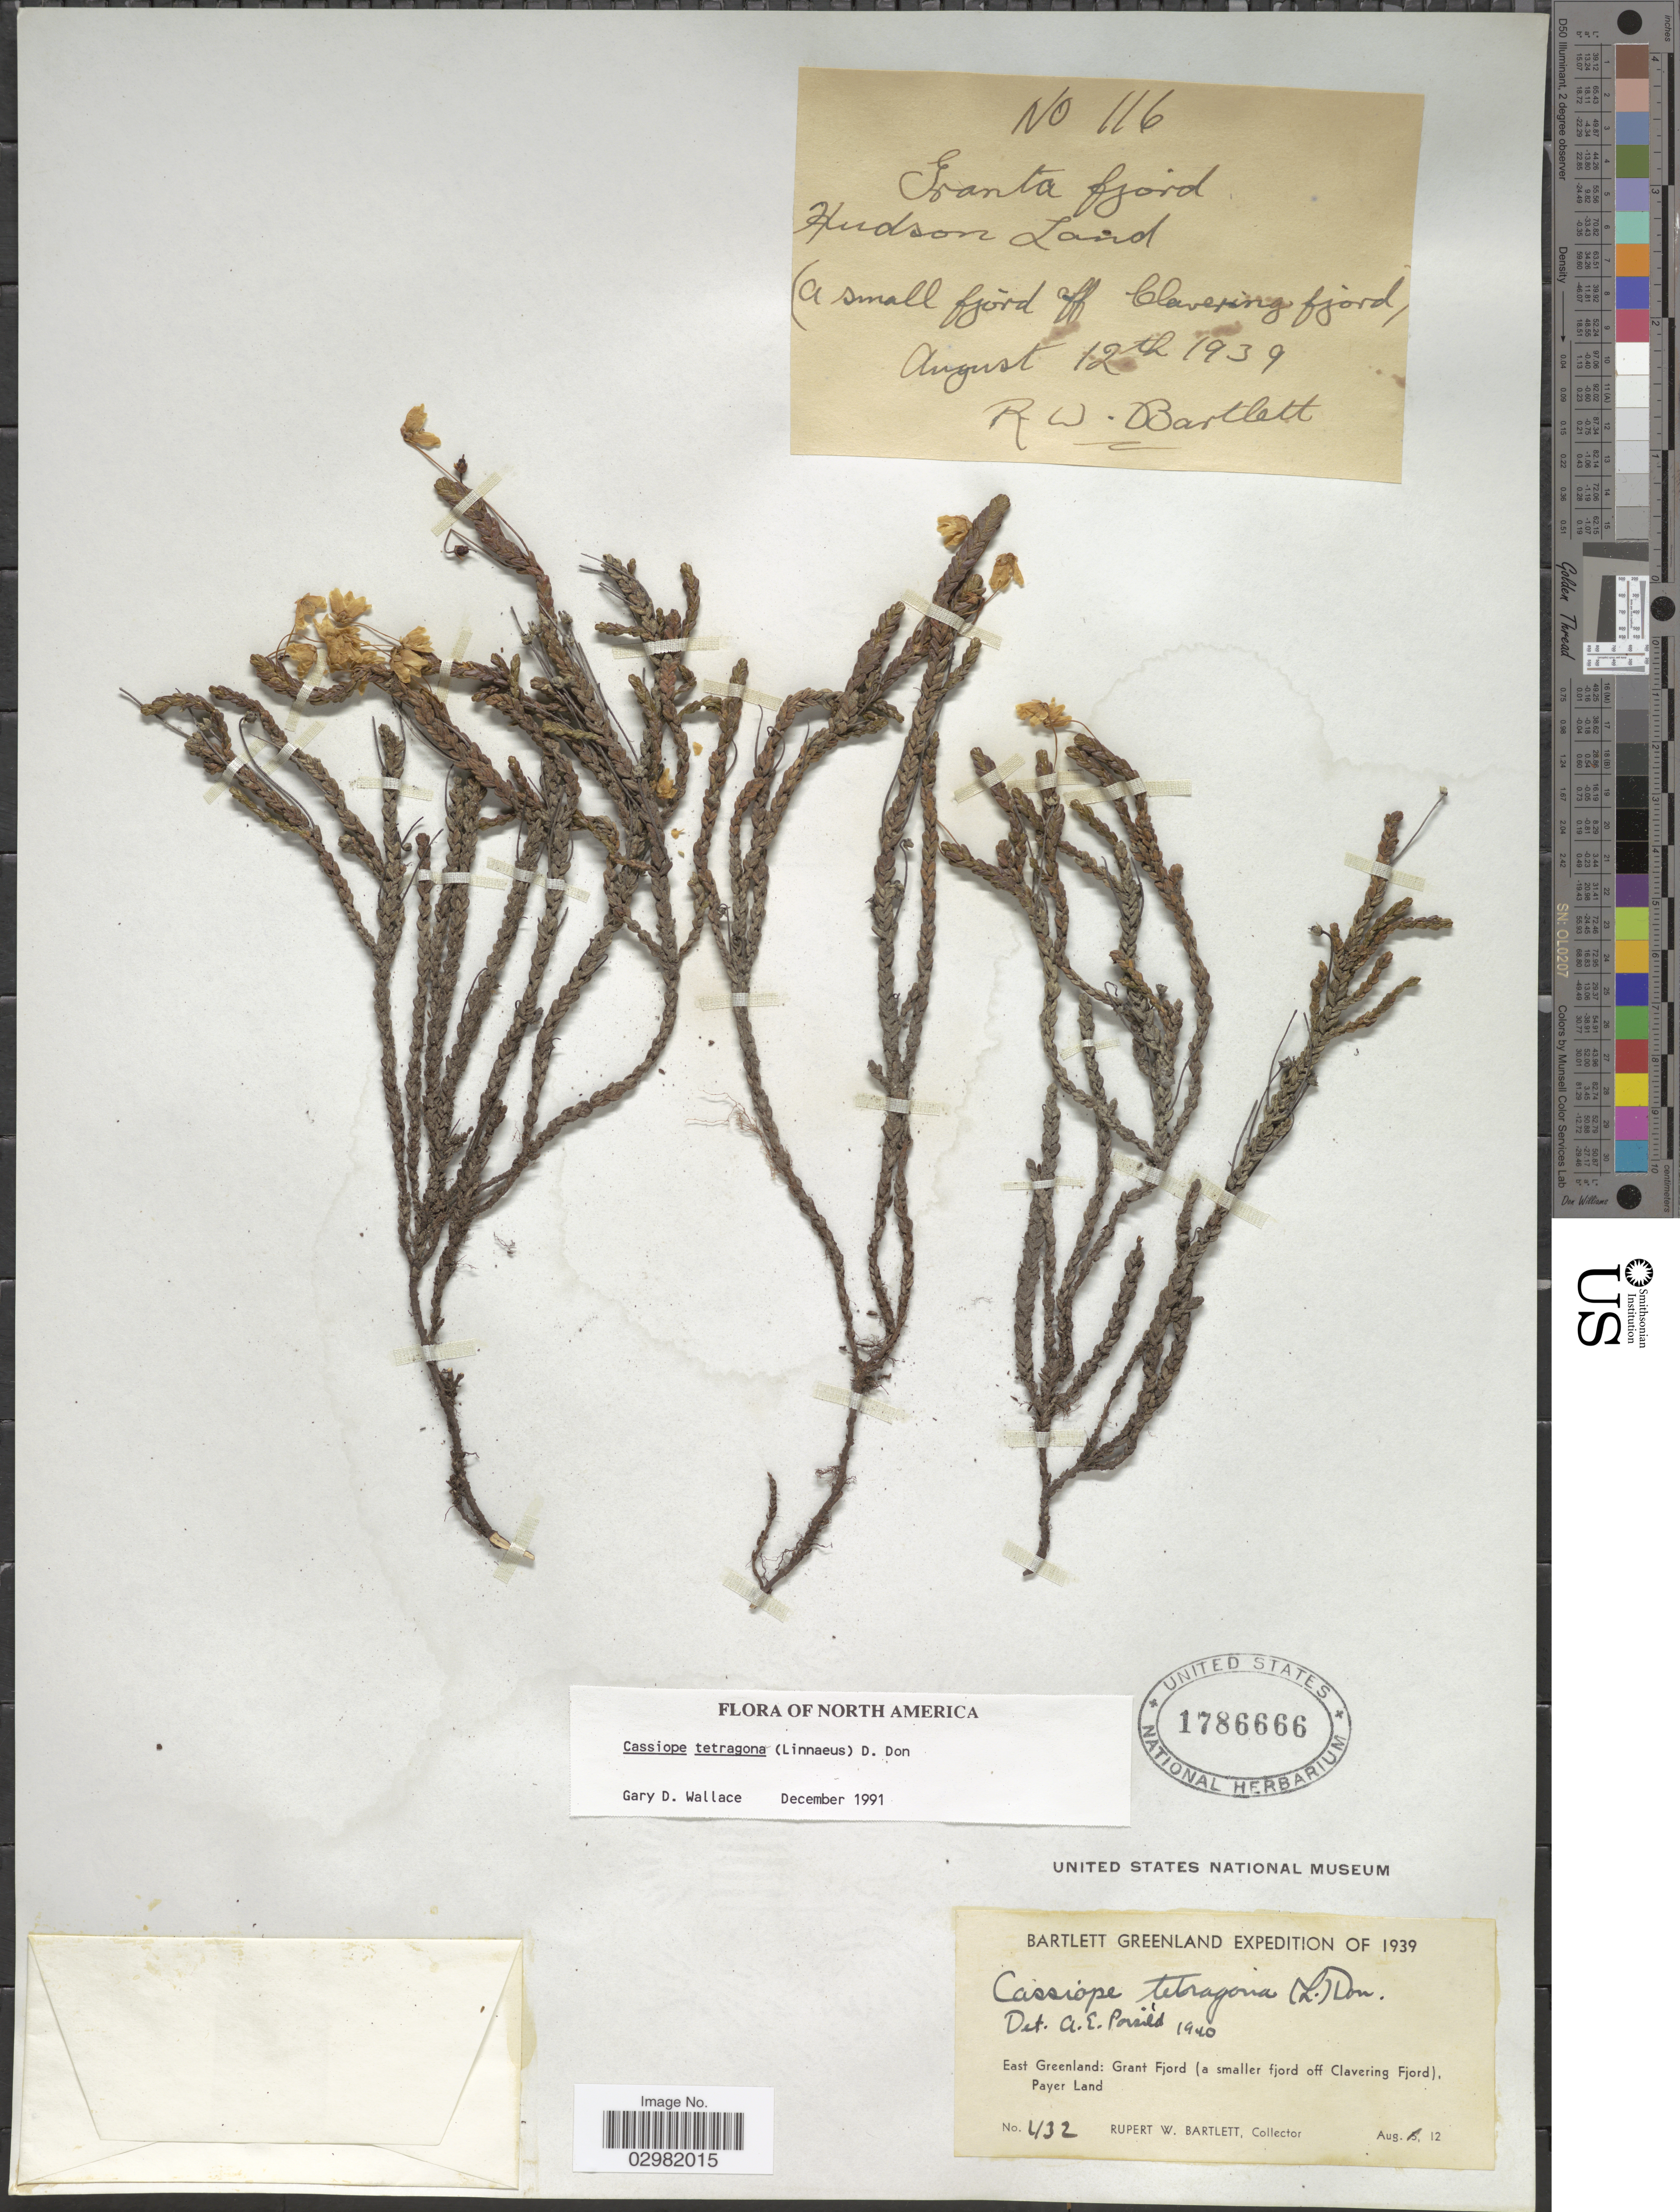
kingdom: Plantae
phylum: Tracheophyta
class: Magnoliopsida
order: Ericales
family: Ericaceae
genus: Cassiope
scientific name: Cassiope tetragona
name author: (L.) D. Don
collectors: R. W. Bartlett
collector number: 432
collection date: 1939-08-12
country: Greenland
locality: East Greenland: Grant Fjord (a smaller fjord off Clavering Fjord), Payer Land.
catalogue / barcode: US 1786666